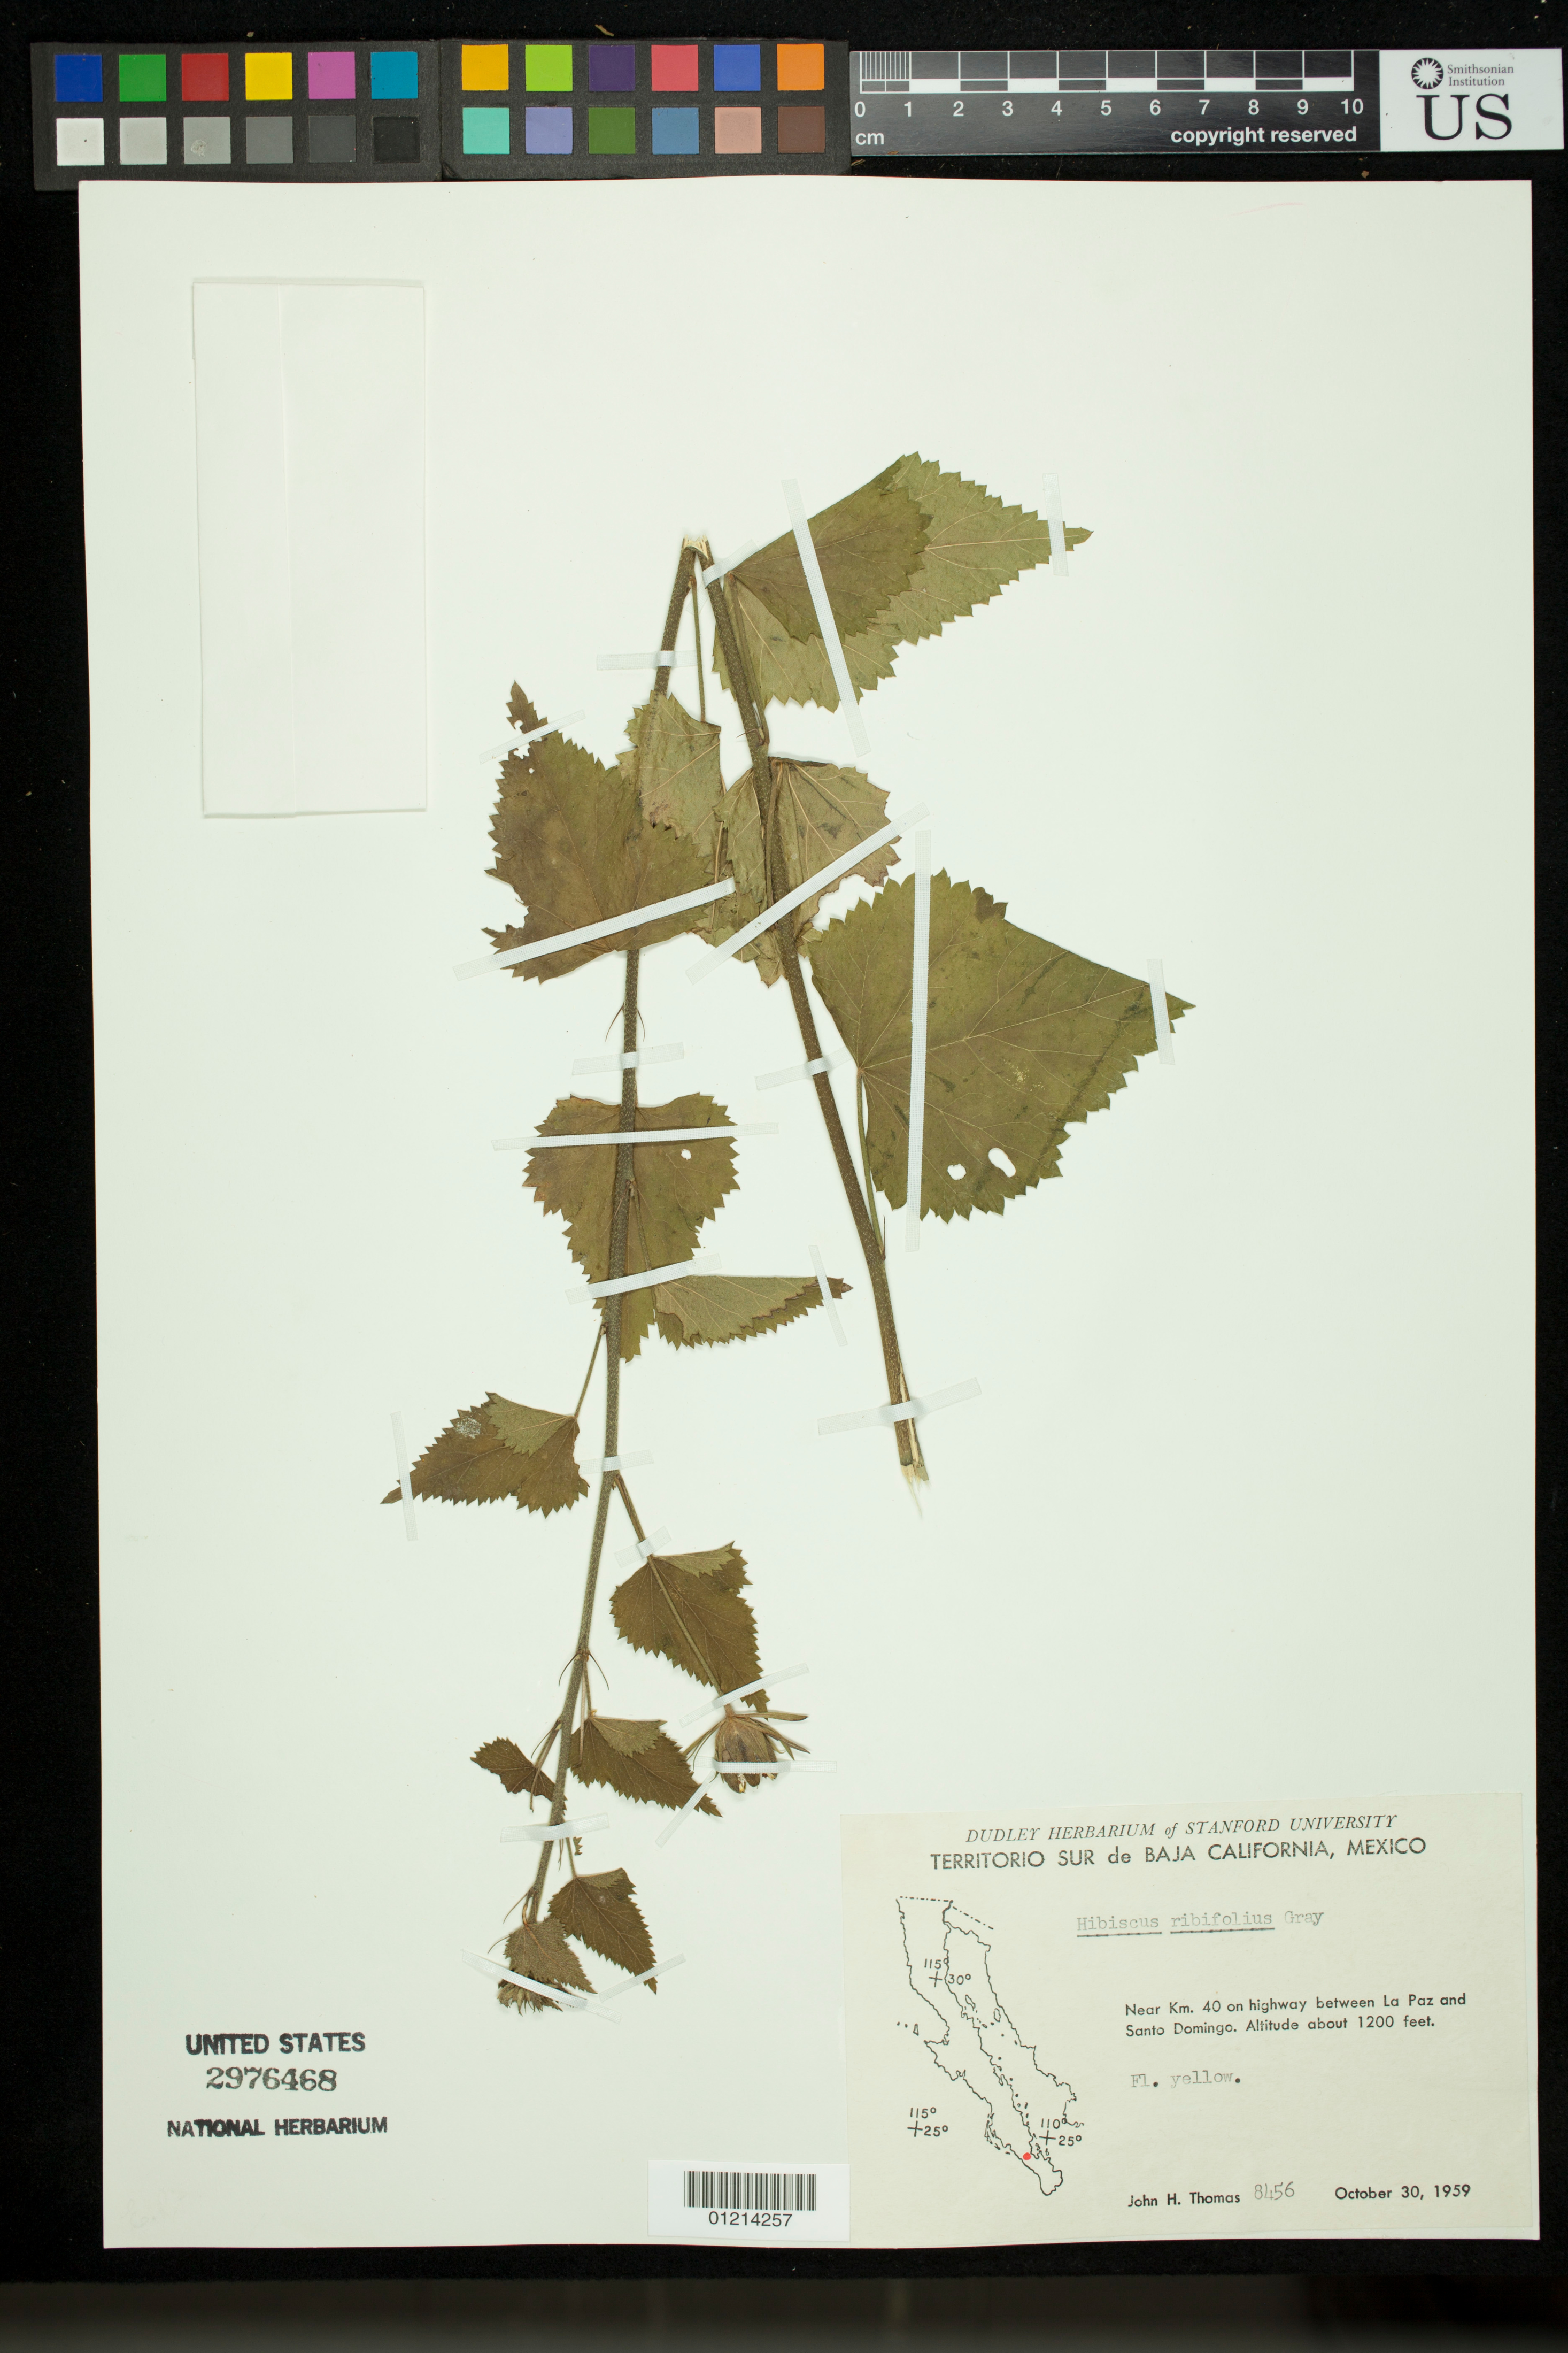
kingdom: Plantae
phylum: Tracheophyta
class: Magnoliopsida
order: Malvales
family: Malvaceae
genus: Hibiscus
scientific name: Hibiscus ribifolius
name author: A. Gray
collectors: J. H. Thomas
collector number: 8456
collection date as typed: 10/30/1959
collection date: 1959-10-30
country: Mexico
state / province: Baja California Sur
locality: Territorio Sur de Baja California: Near km 40 on highway between La Paz and Santo Domingo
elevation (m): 366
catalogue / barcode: US 2976468